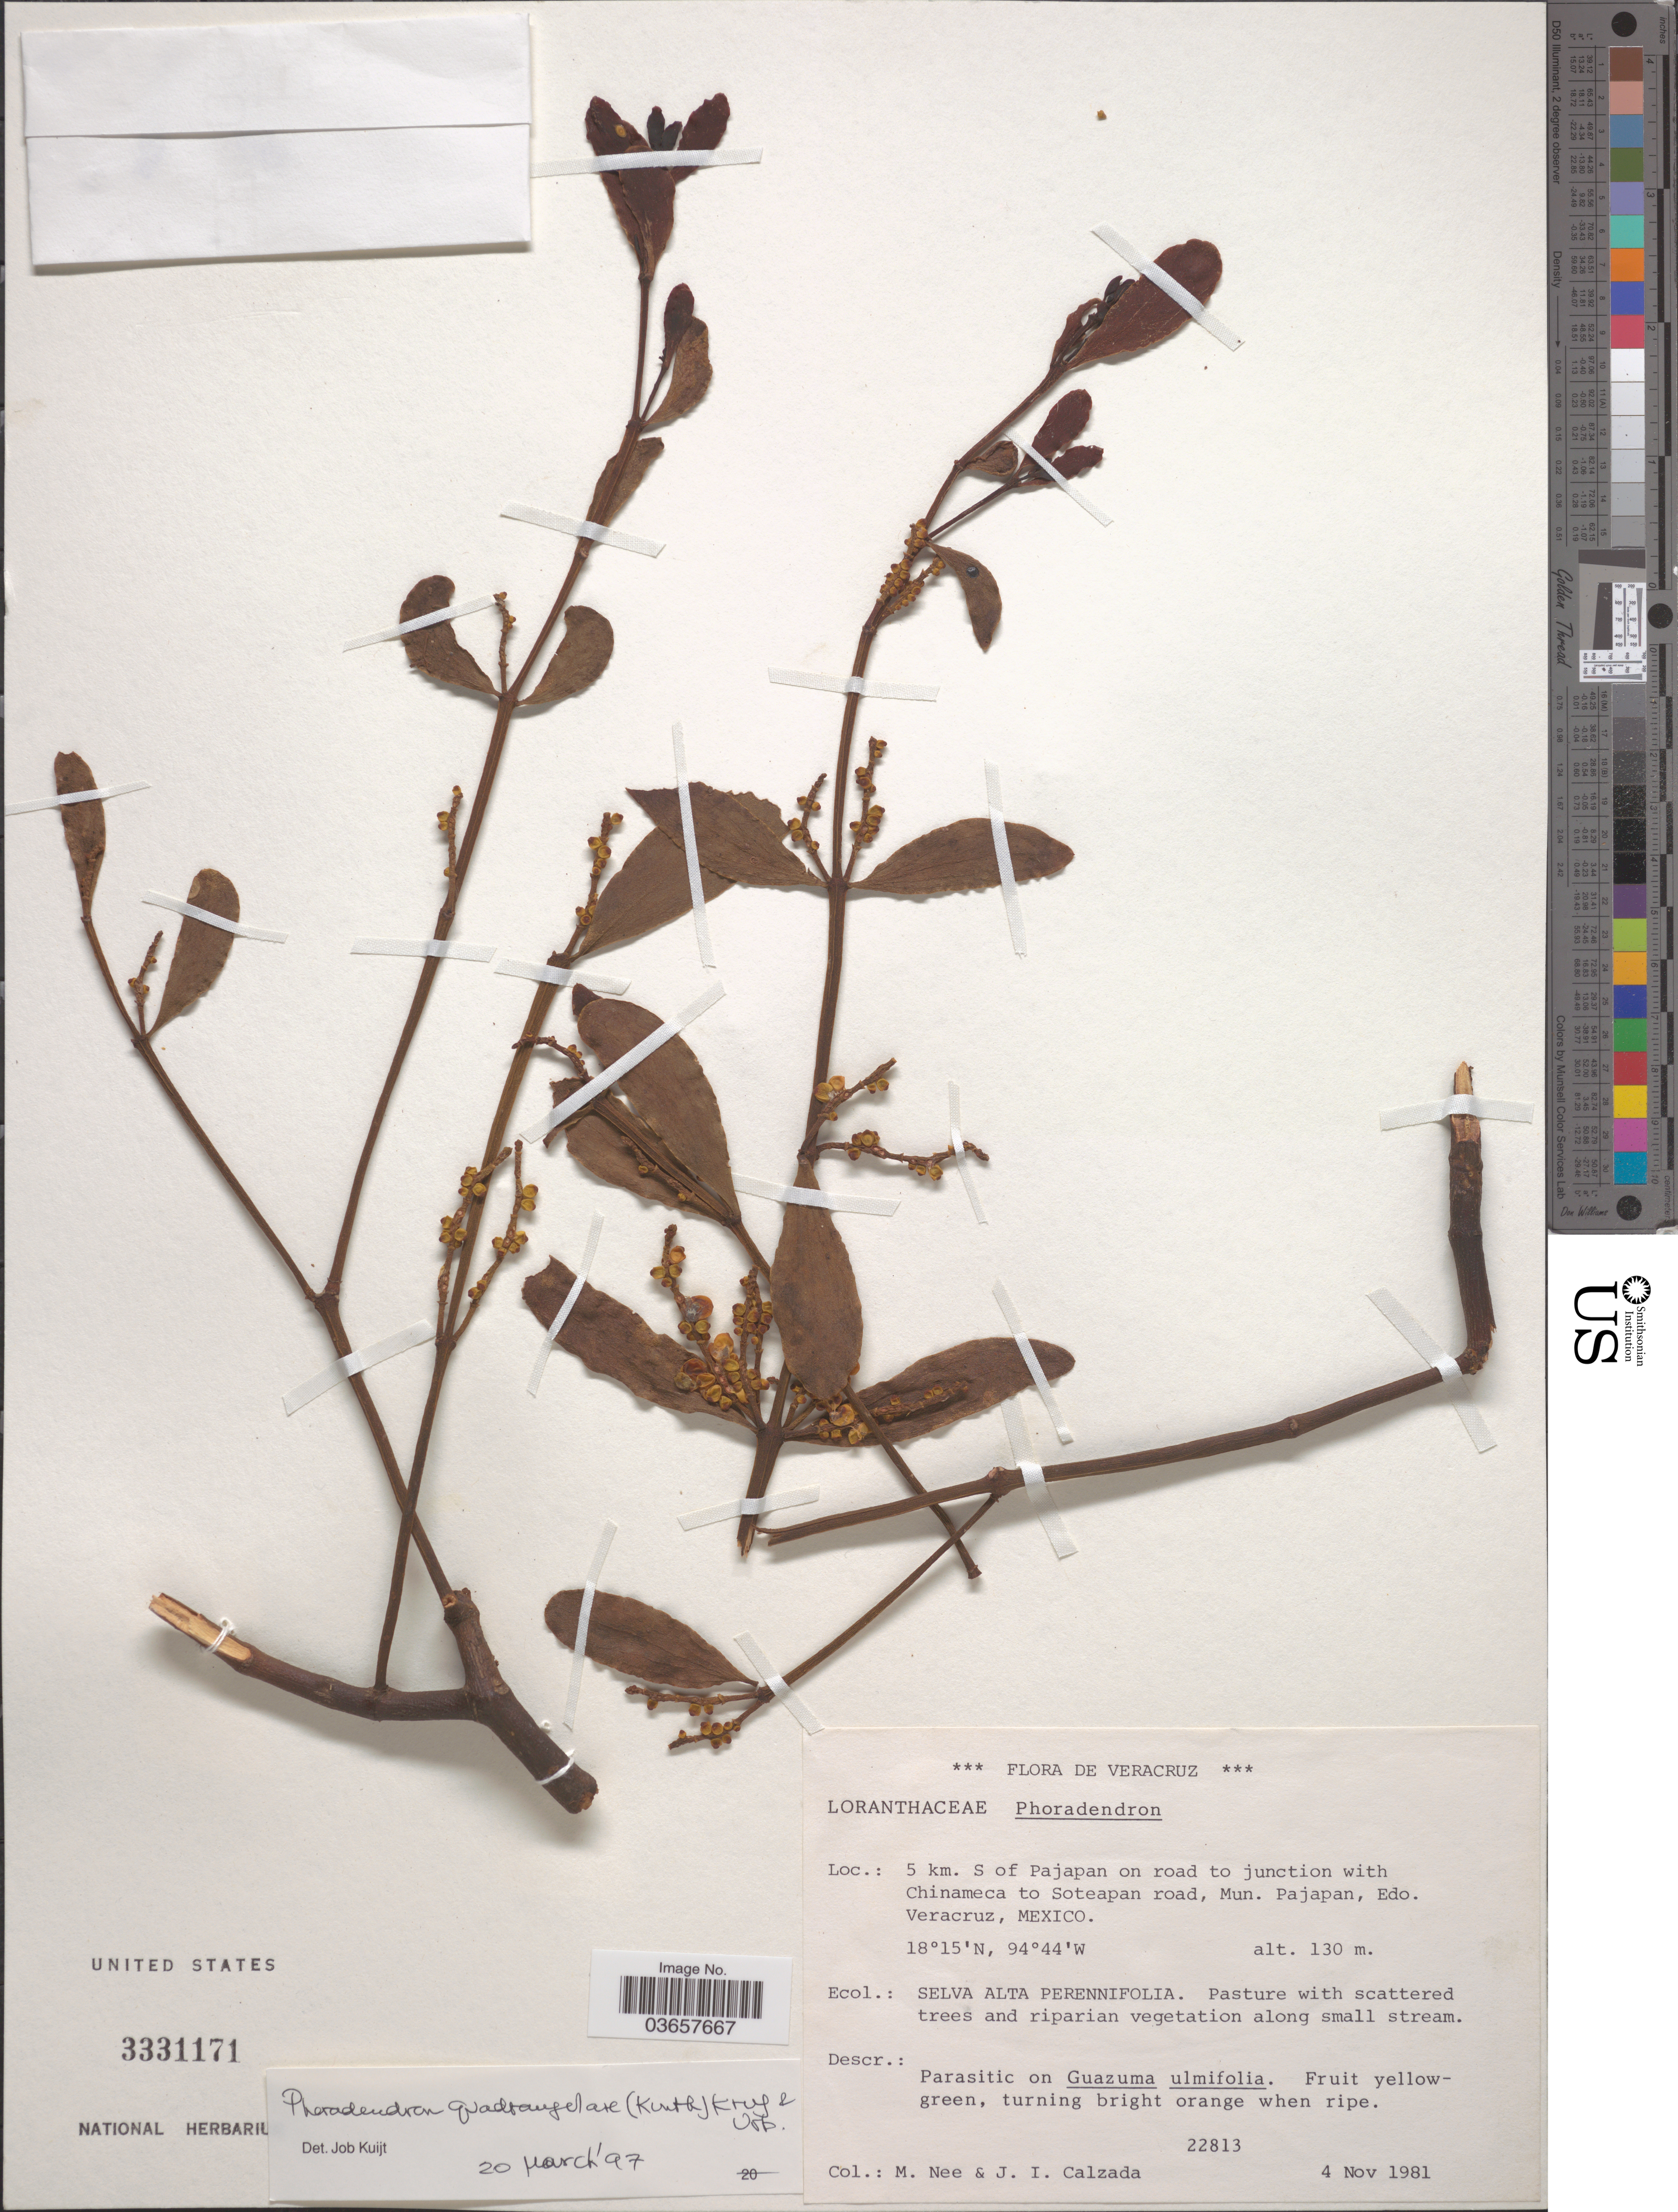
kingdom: Plantae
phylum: Tracheophyta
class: Magnoliopsida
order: Santalales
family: Viscaceae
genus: Phoradendron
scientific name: Phoradendron quadrangulare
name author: (Kunth) Griseb.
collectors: M. Nee & J. I. Calzada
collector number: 22813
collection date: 1981-11-04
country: Mexico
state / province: Veracruz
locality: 5 km. S. of Pajapan on road to junction with Chinameca to Soteapan road, Mun. Pajapan, Edo. Veracruz.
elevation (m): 130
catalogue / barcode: US 3331171